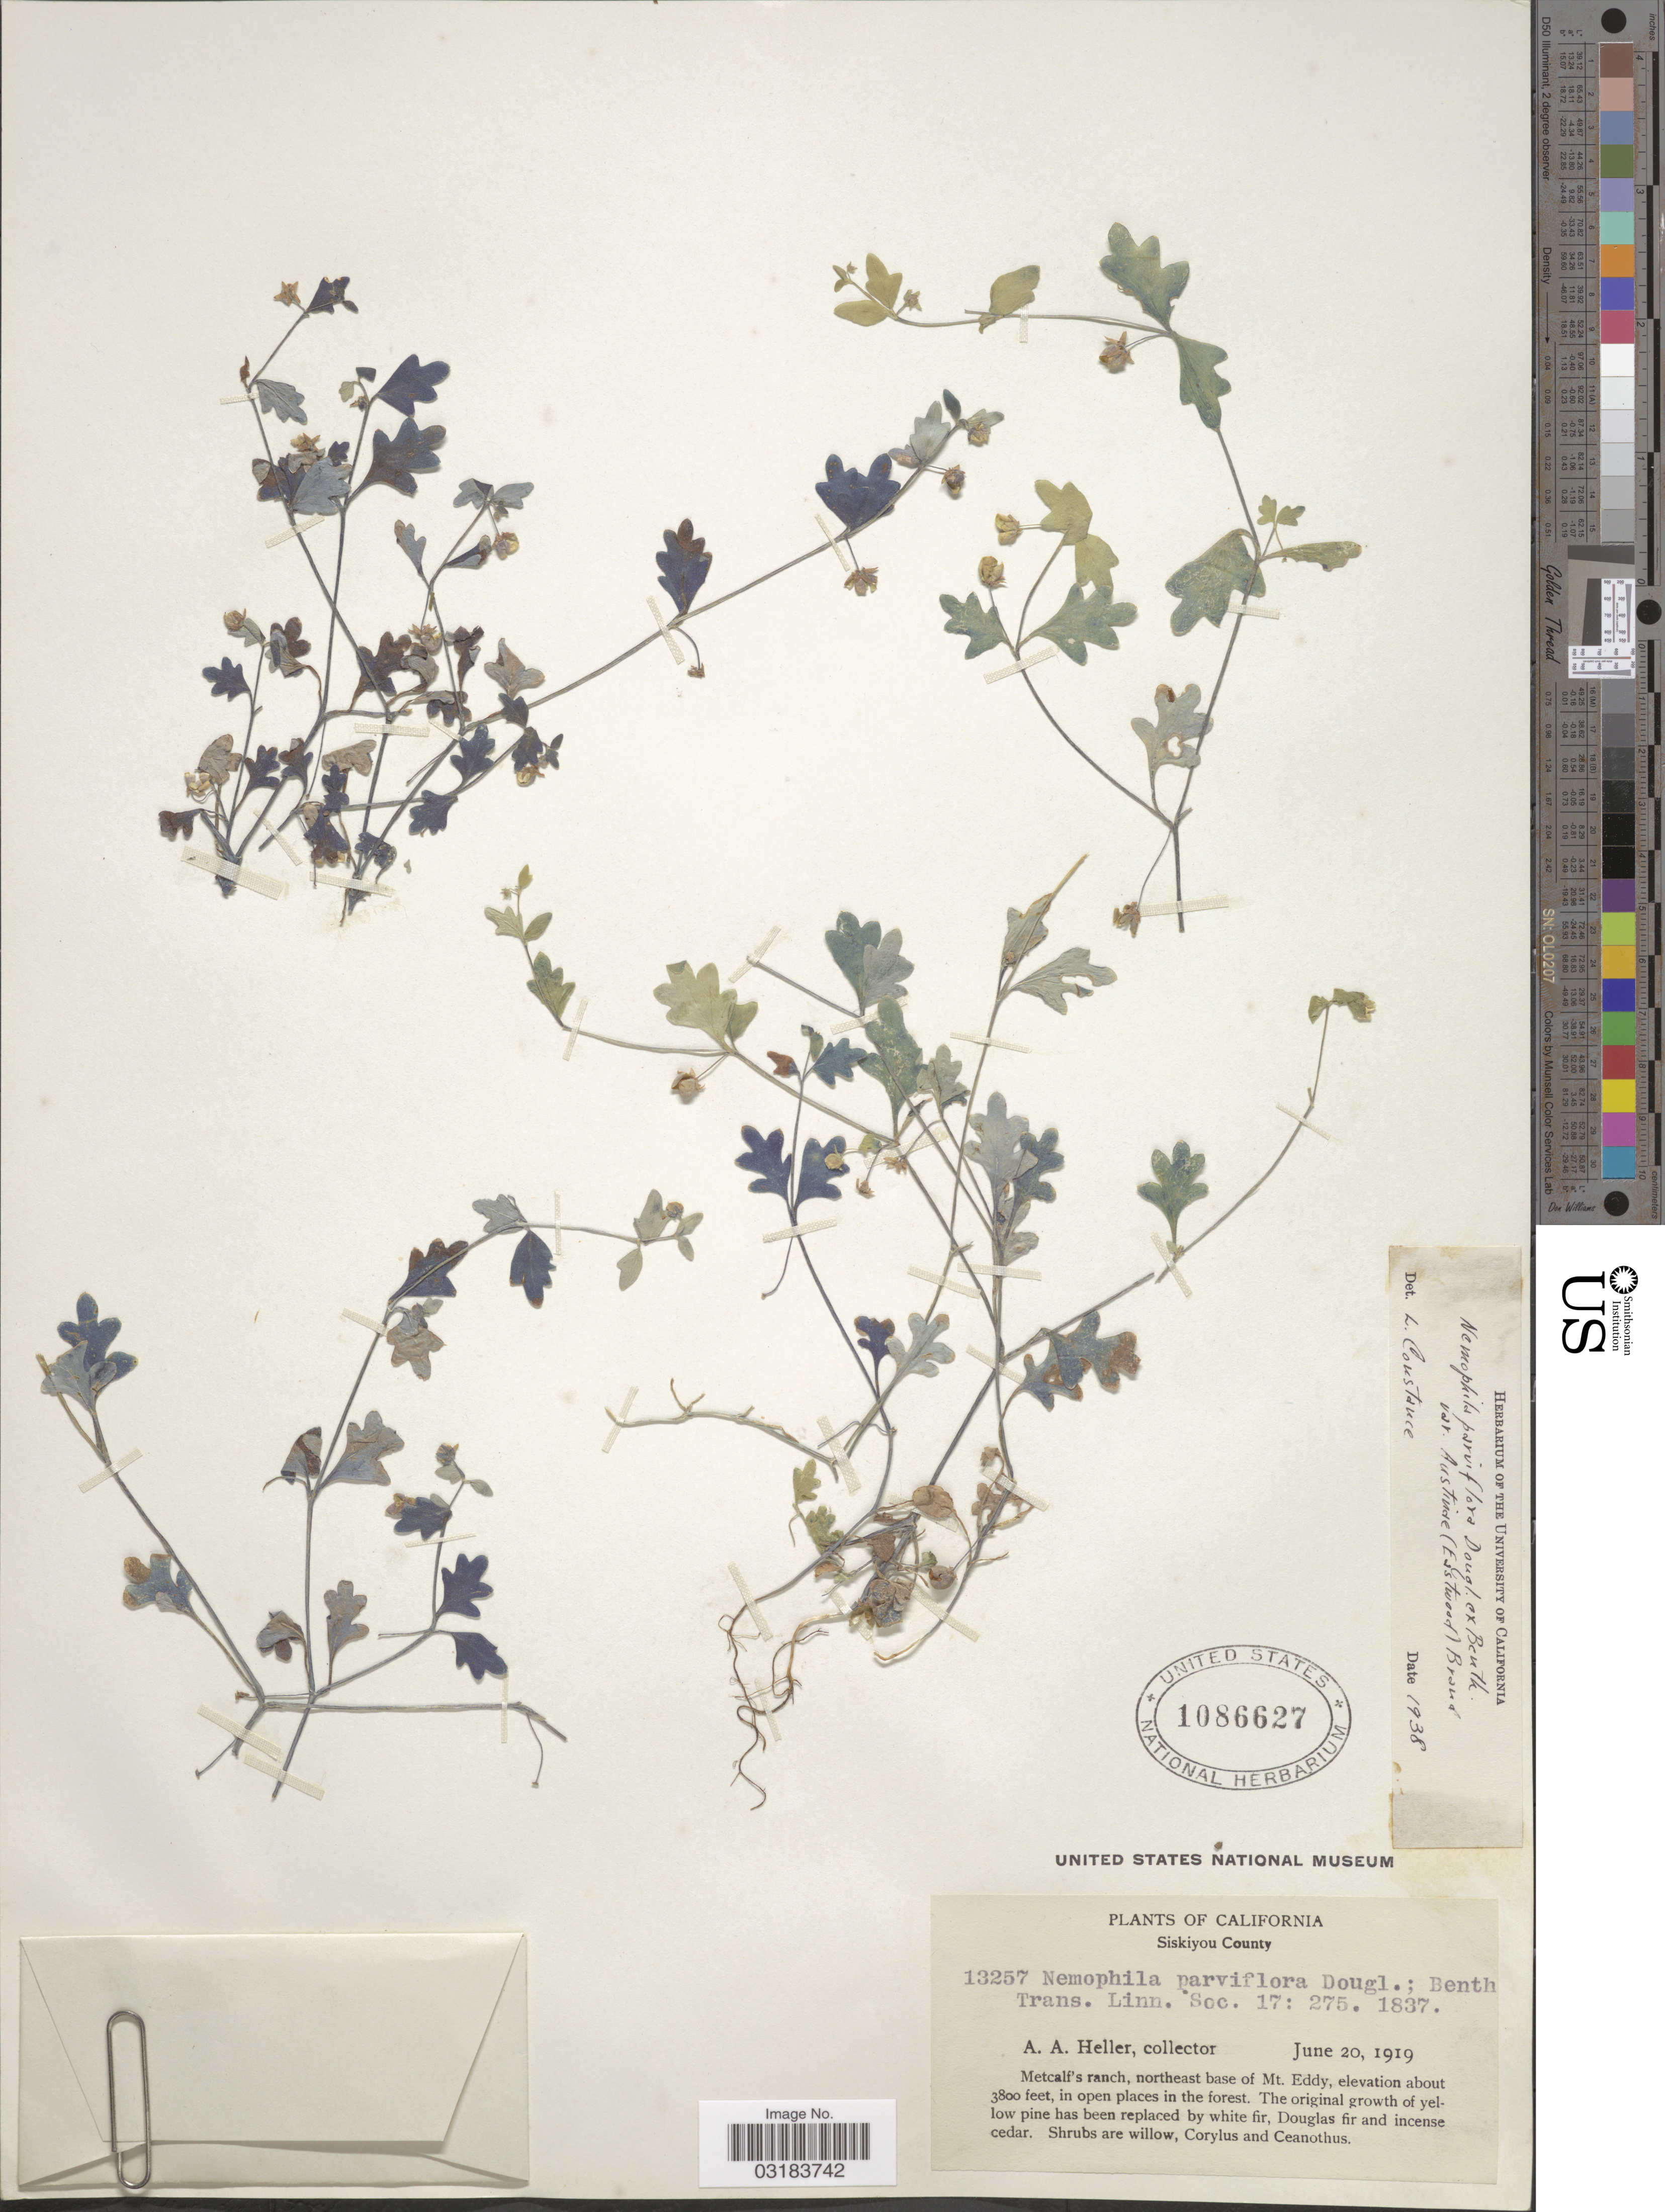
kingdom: Plantae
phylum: Tracheophyta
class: Magnoliopsida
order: Boraginales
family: Hydrophyllaceae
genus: Nemophila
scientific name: Nemophila parviflora var. austiniae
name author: (Eastw.) Brand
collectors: A. A. Heller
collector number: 13257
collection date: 1919-06-20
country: United States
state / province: California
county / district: Siskiyou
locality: Siskiyou County. Metcaf's ranch, northeast base of Mt. Eddy.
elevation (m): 1158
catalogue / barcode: US 1086627